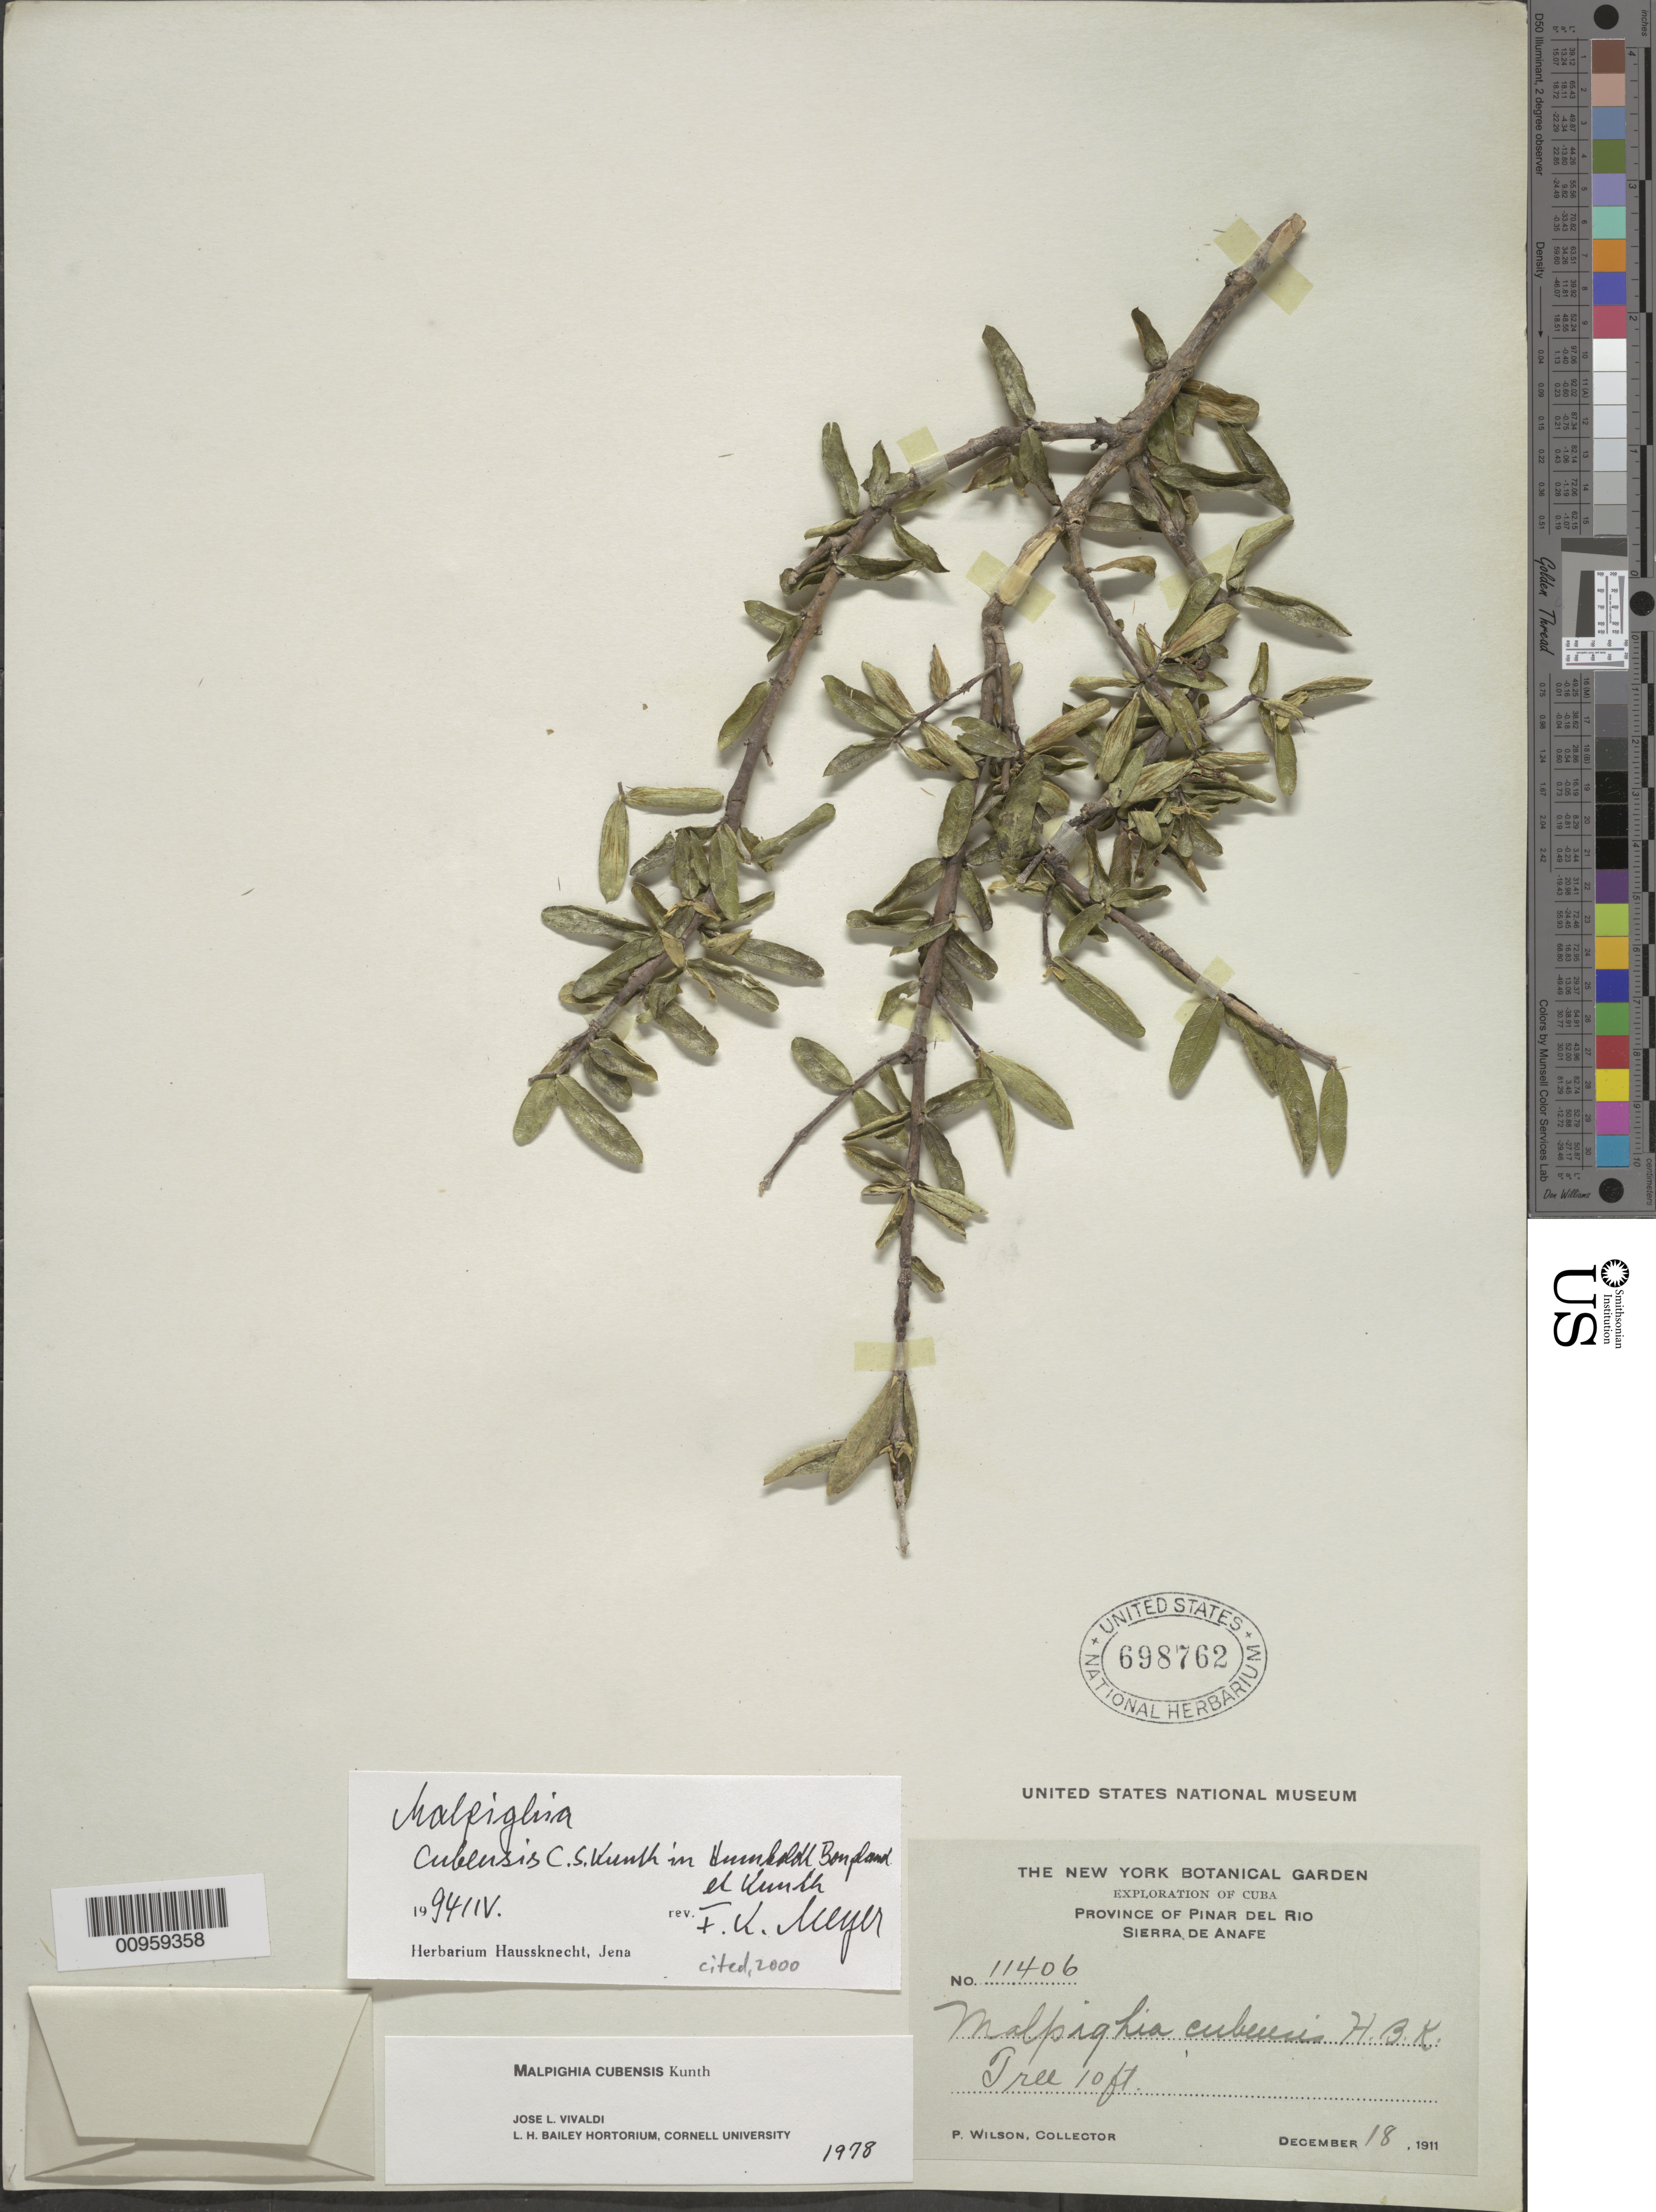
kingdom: Plantae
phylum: Tracheophyta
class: Magnoliopsida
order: Malpighiales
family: Malpighiaceae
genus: Malpighia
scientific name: Malpighia cubensis var. cubensis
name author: Kunth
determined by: Meyer, F. K.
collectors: P. Wilson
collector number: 11406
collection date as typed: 18 Dec 1911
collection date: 1911-12-18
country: Cuba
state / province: Pinar del Rio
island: Cuba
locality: Sierra de Anafe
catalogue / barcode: US 698762